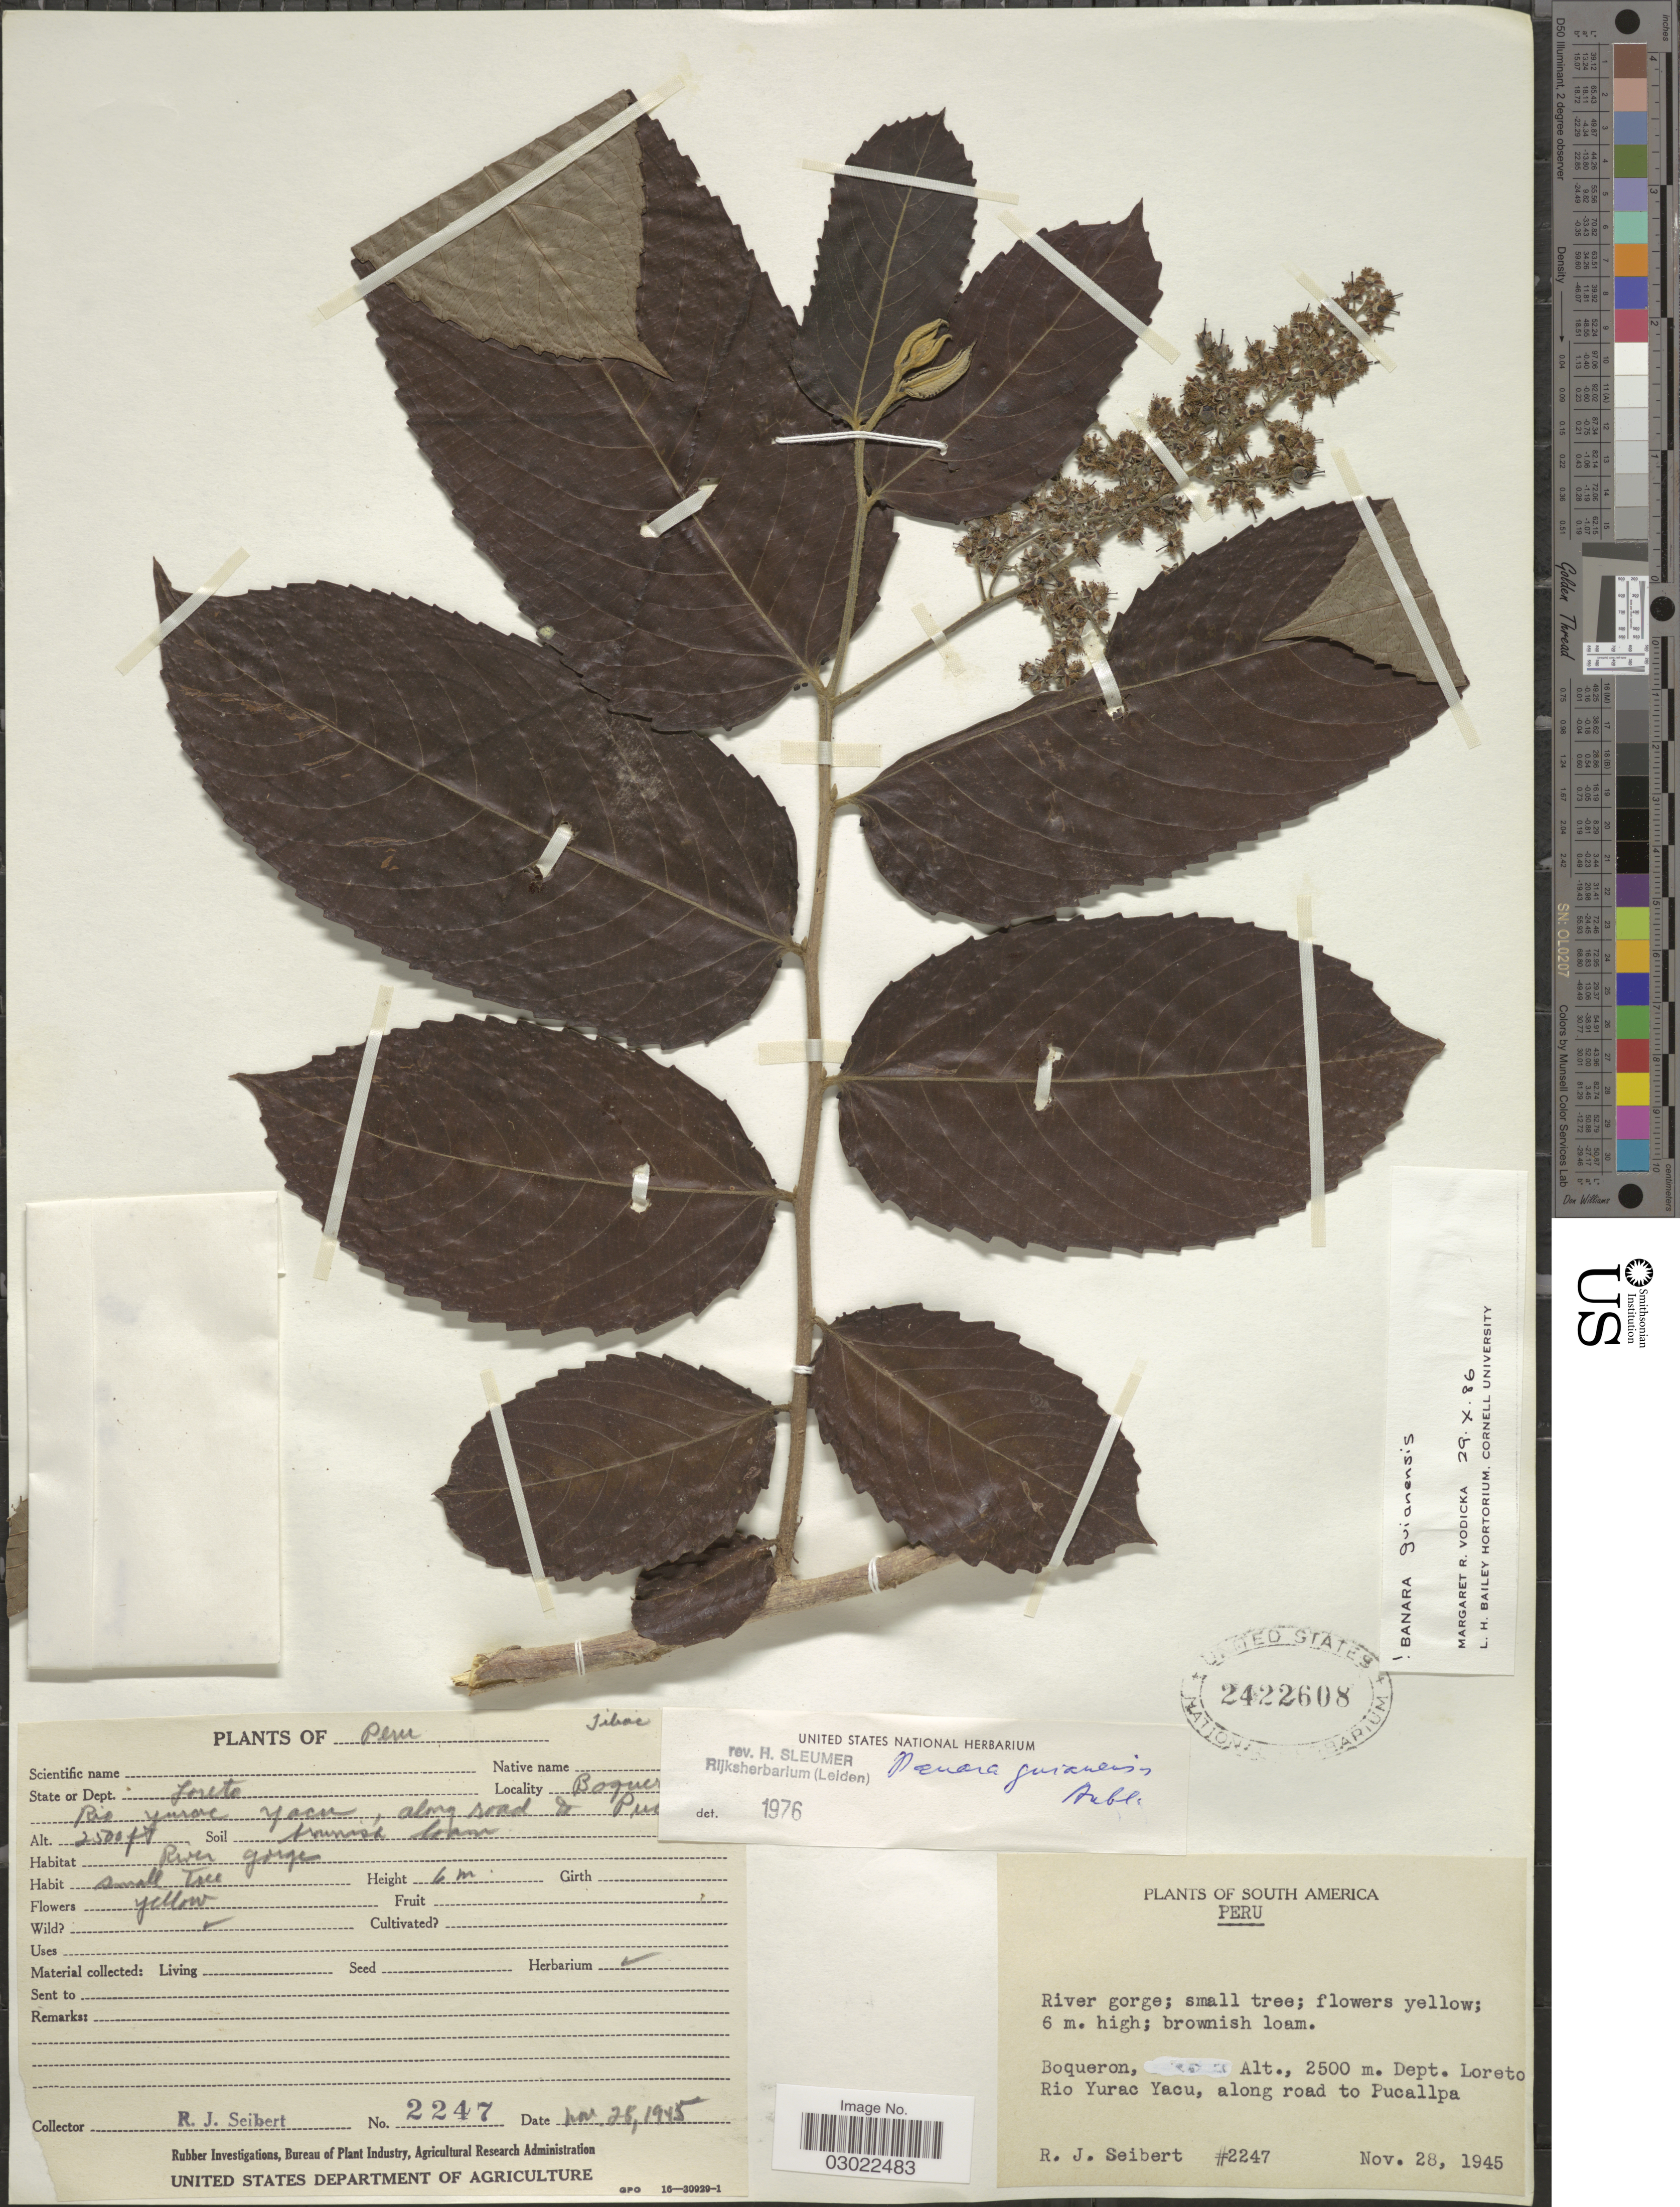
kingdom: Plantae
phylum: Tracheophyta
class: Magnoliopsida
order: Malpighiales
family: Salicaceae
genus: Banara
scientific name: Banara guianensis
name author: Aubl.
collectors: R. J. Seibert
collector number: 2247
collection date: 1945-11-28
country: Peru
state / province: Loreto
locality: Dept. Loreto, Boqueron Rio Yurac Yacu, along road to Pucallpa.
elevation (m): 2500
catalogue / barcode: US 2422608